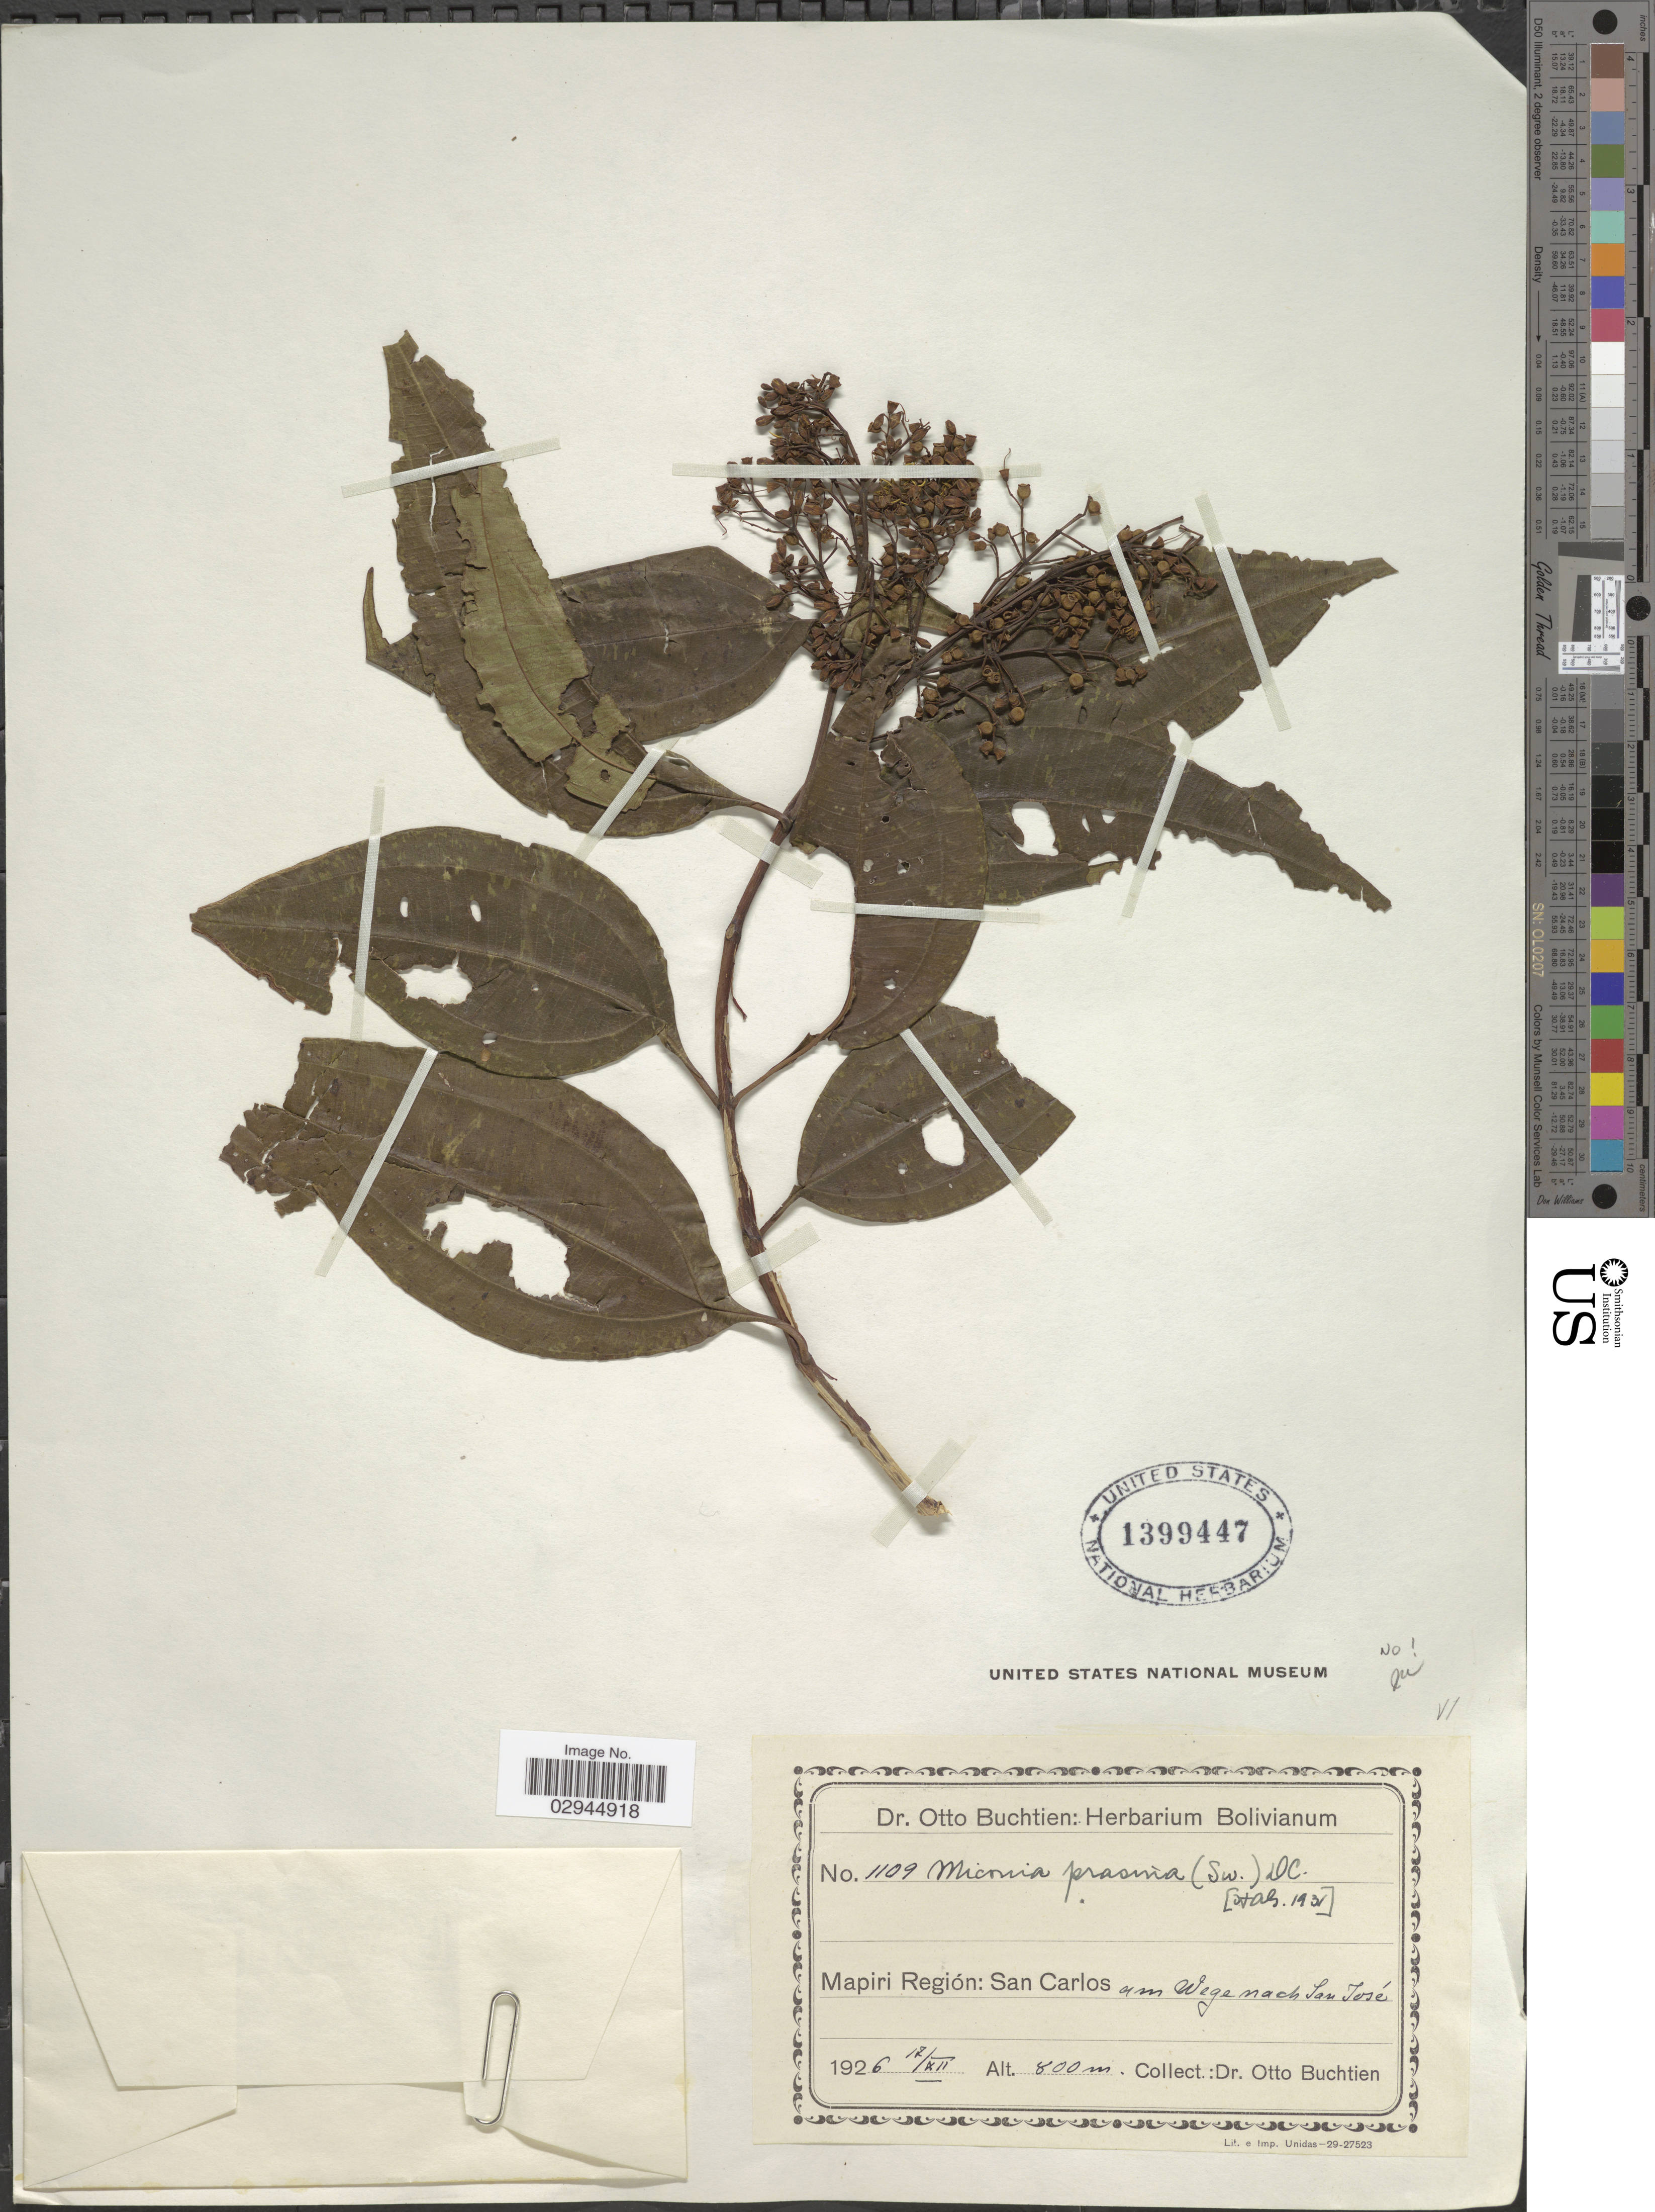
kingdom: Plantae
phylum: Tracheophyta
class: Magnoliopsida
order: Myrtales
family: Melastomataceae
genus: Miconia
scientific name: Miconia sp.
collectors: O. Buchtien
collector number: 1109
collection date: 1926-12-17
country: Bolivia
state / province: La Paz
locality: Mapiri Región: San Carlos. Am Wege nach San José.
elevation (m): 800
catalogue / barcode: US 1399447